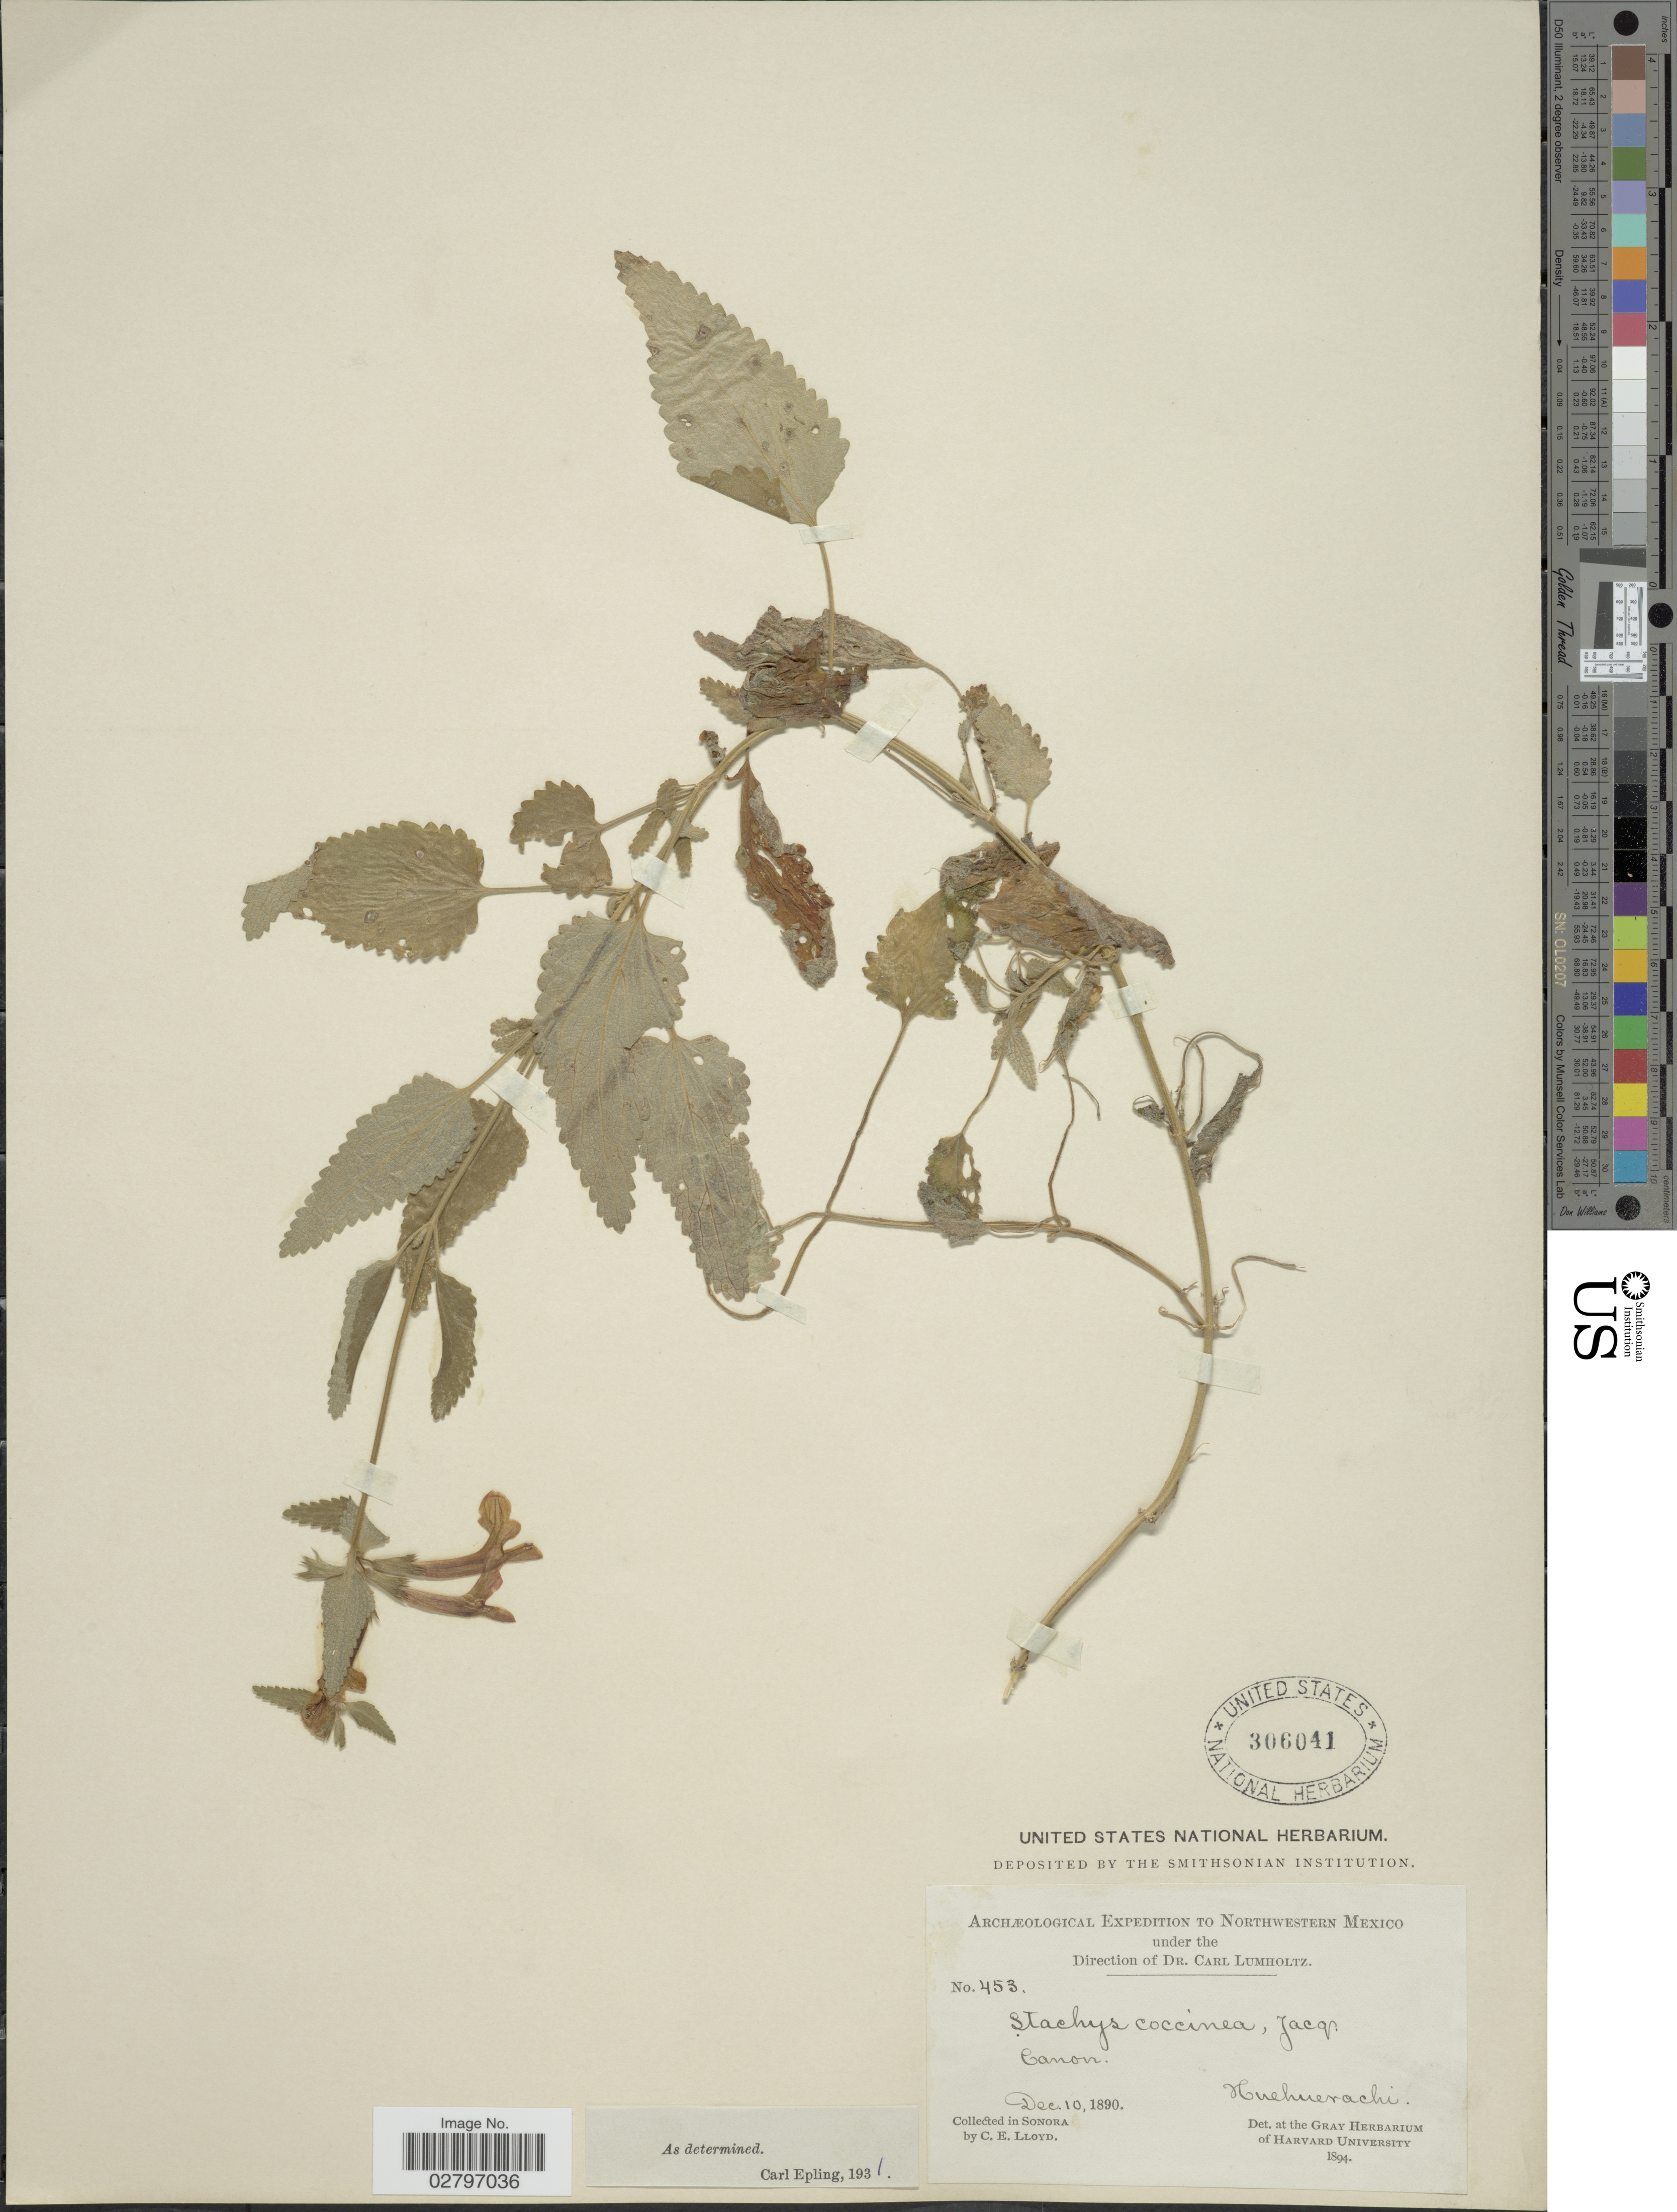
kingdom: Plantae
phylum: Tracheophyta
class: Magnoliopsida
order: Lamiales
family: Lamiaceae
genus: Stachys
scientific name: Stachys coccinea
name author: Ortega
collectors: Lloyd, C. E.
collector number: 453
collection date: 1890-12-10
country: Mexico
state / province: Sonora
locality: northwestern Mexico. Huehuerachi, Sonora.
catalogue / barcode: US 306041